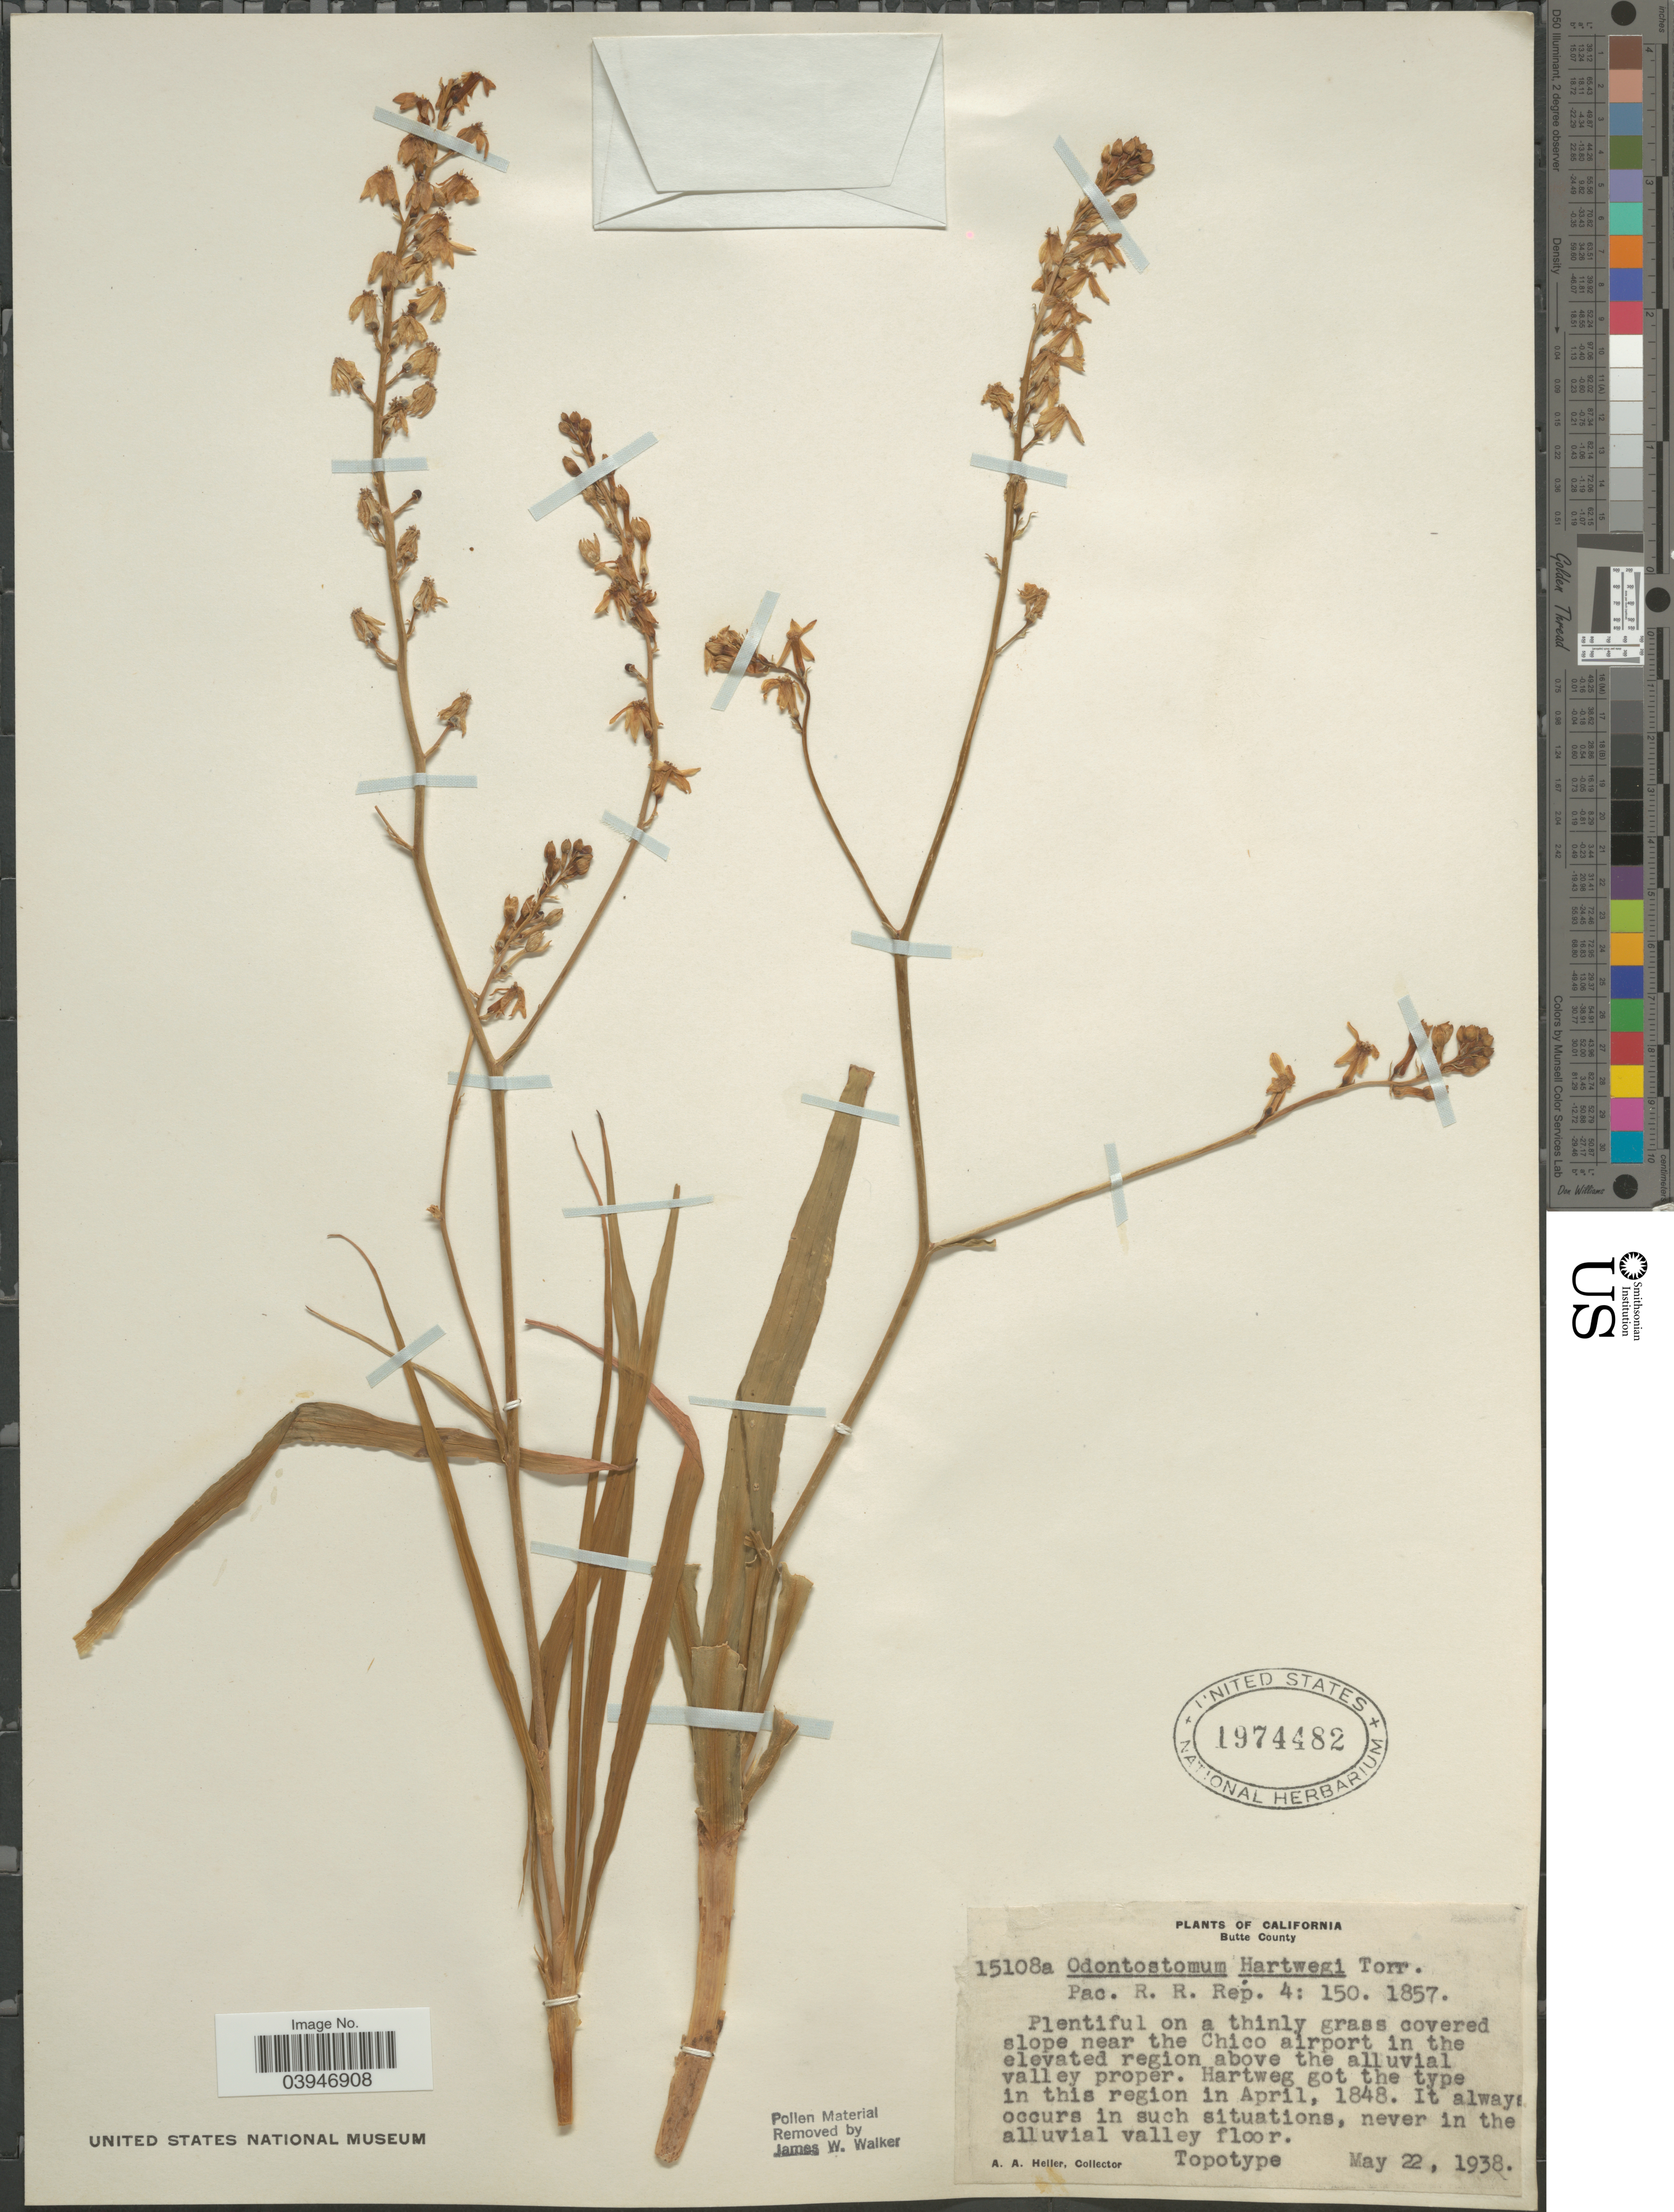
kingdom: Plantae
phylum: Tracheophyta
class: Liliopsida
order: Asparagales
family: Tecophilaeaceae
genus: Odontostomum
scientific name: Odontostomum hartwegii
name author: Torr.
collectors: A. A. Heller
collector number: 15108a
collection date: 1938-05-22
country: United States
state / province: California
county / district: Butte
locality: Butte County. Near the Chico airport in the elevated region above the alluvial valley proper.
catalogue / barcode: US 1974482